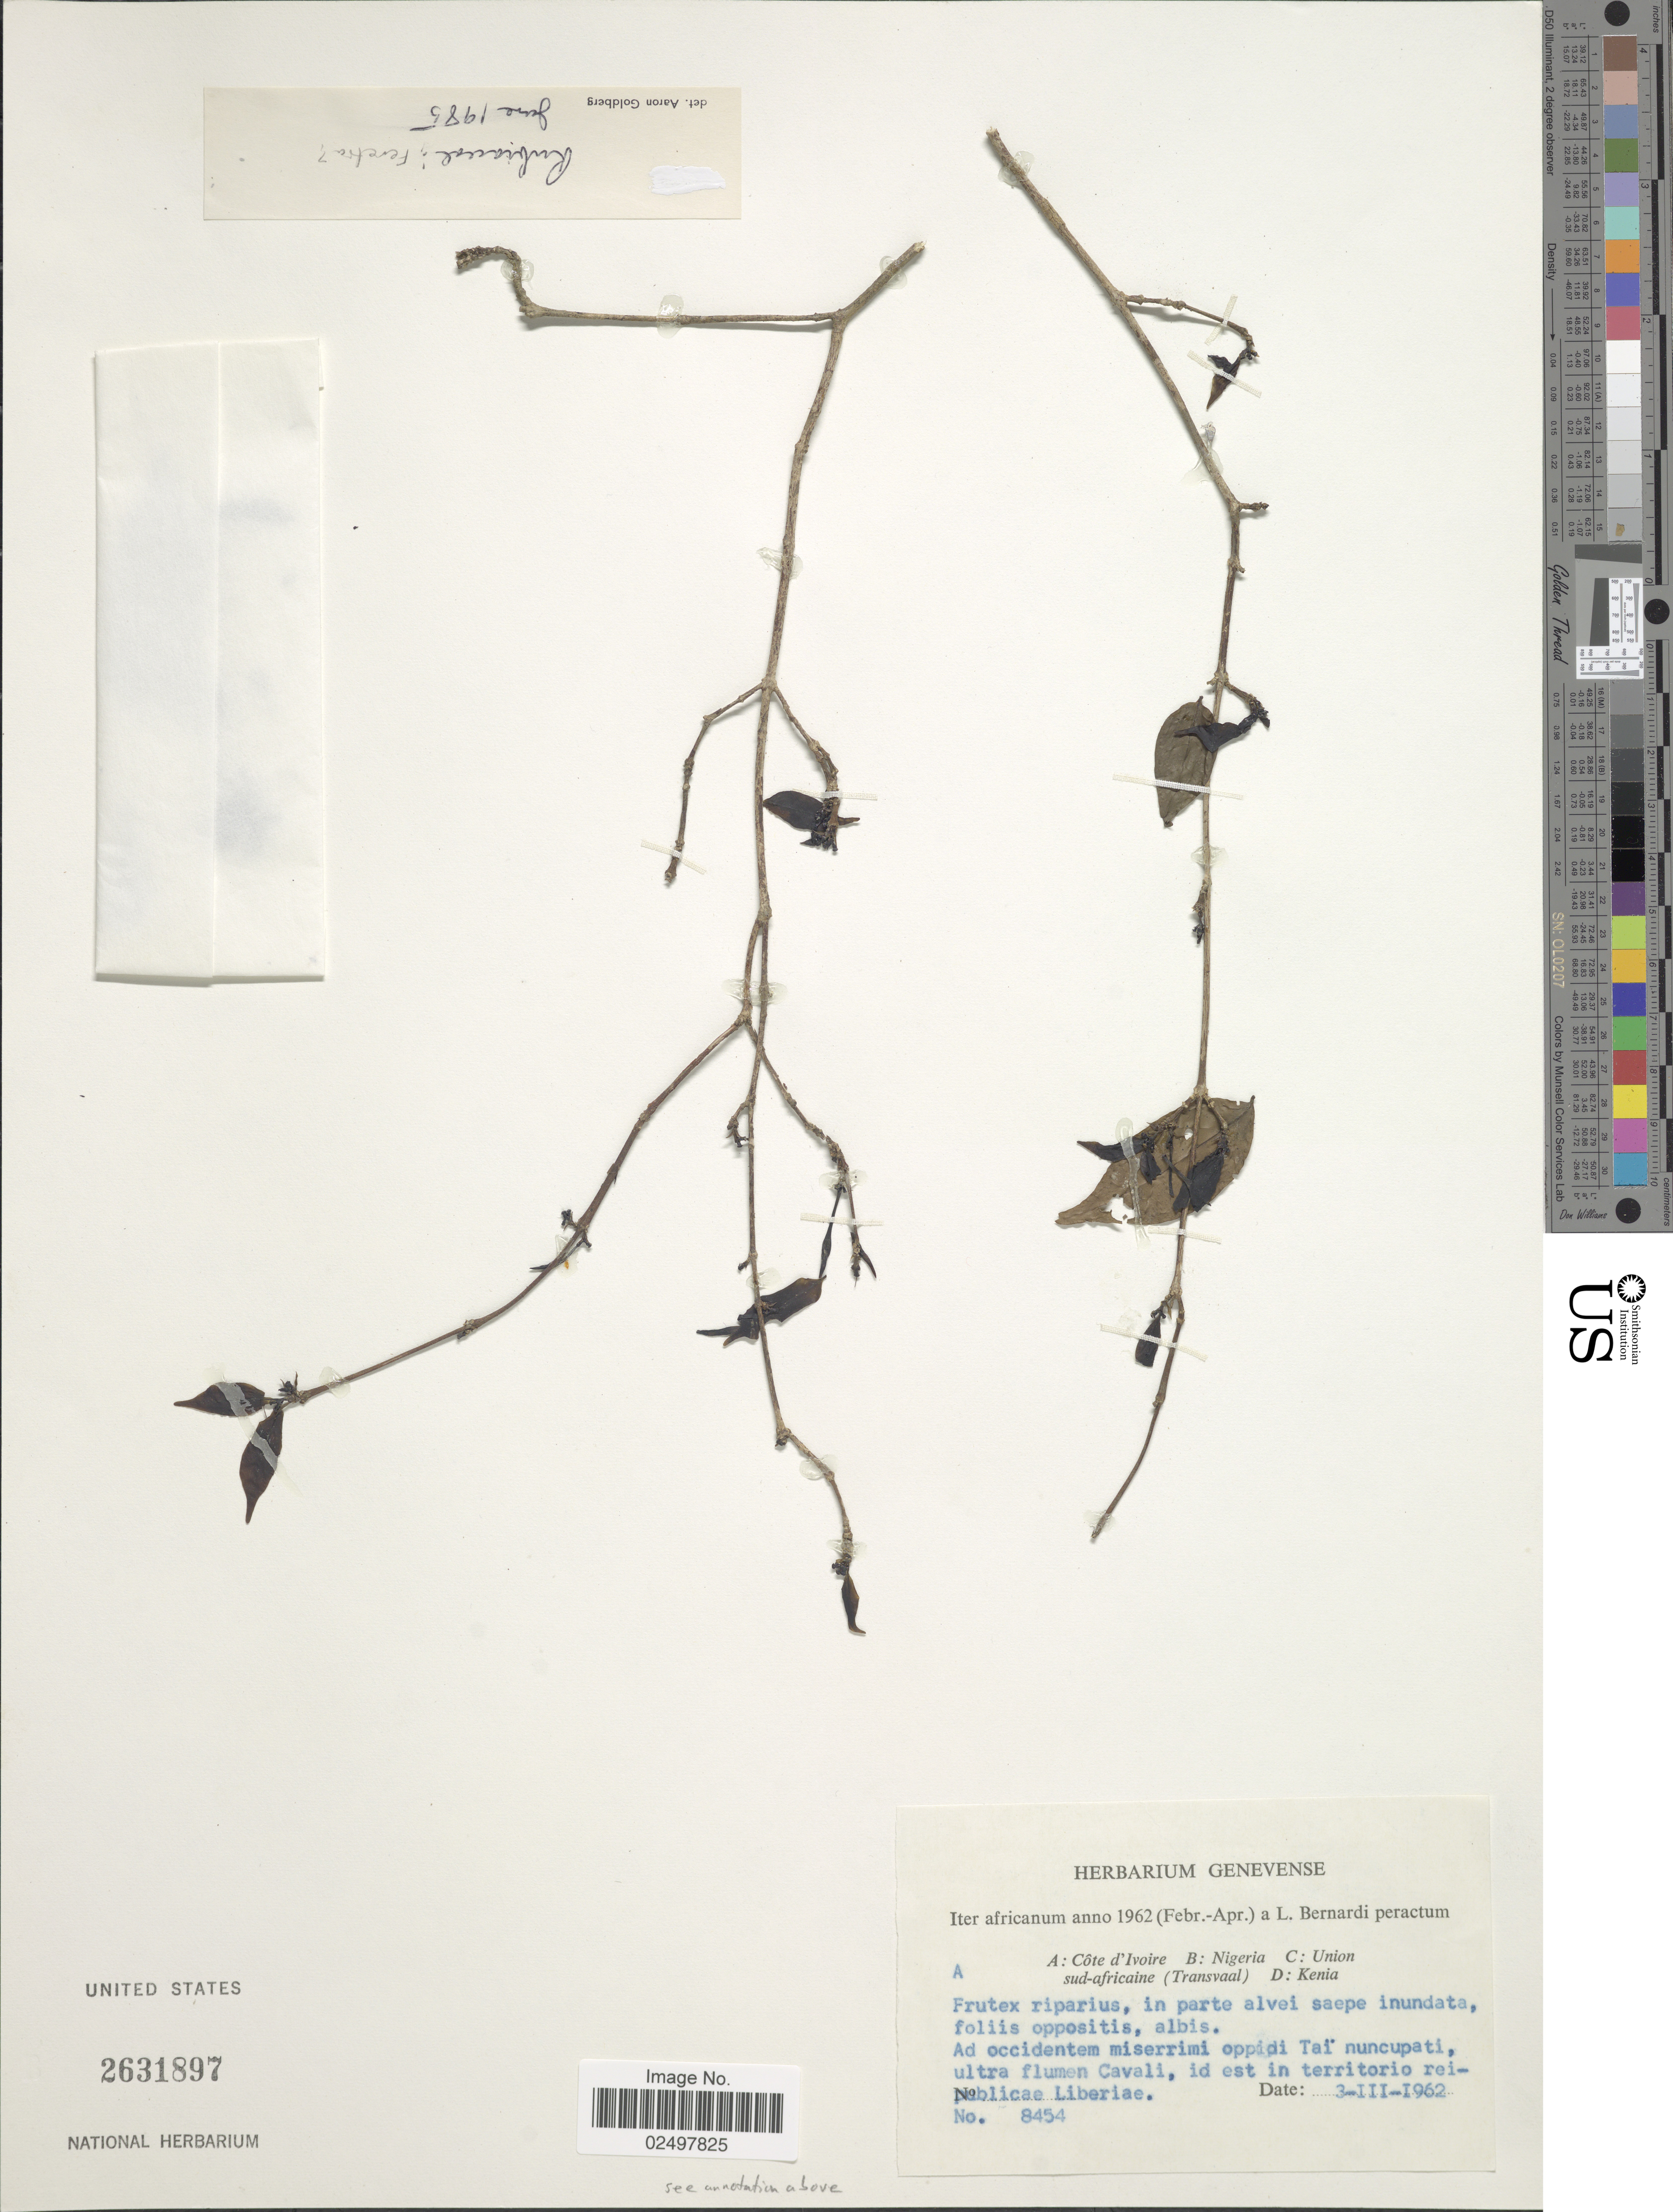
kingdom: Plantae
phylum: Tracheophyta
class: Magnoliopsida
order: Gentianales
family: Rubiaceae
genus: Feretia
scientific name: Feretia sp.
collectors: L. Bernardi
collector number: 8454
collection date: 1962-03-03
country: Ivory Coast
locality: Africanum, Cote d'ivoire, ad occidentem miserrimi oppidi Tai' nuncupati, ultra flumen Cavali, id est in terriotorio reipublicae Liberiae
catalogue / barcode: US 2631897